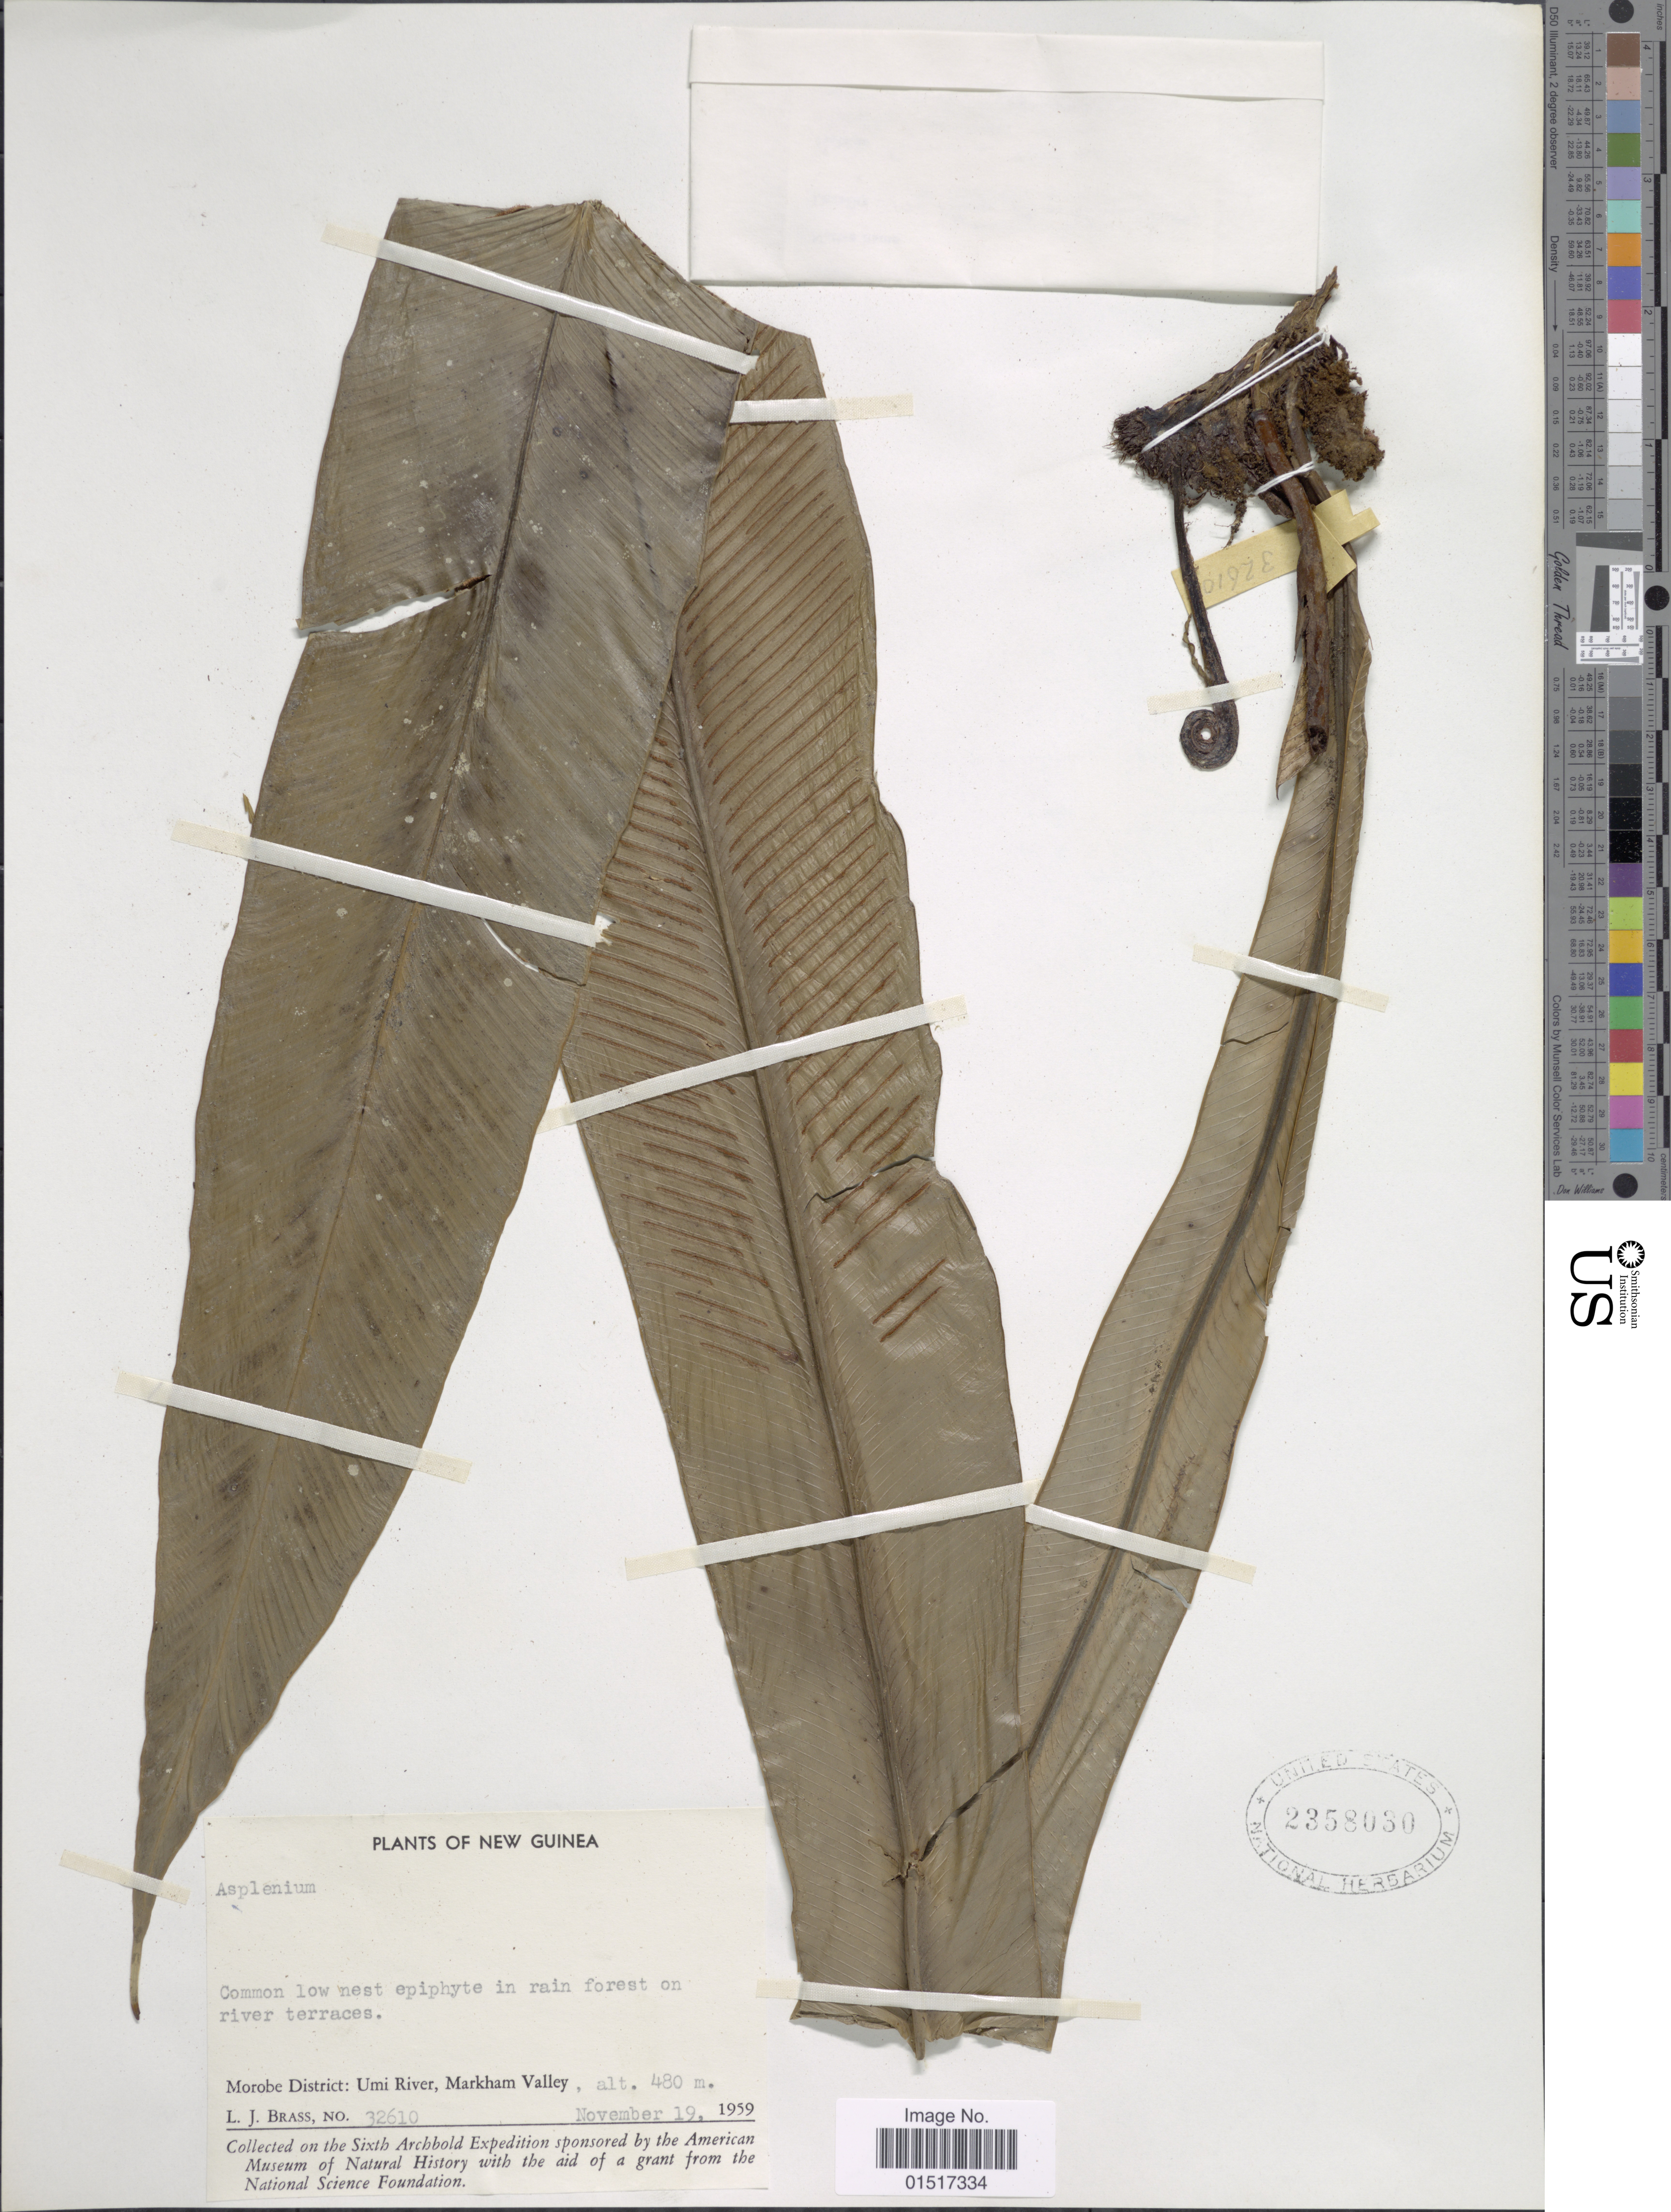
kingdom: Plantae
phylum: Tracheophyta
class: Polypodiopsida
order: Polypodiales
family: Aspleniaceae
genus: Asplenium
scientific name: Asplenium sp.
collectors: L. J. Brass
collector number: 36210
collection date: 1959-11-19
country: Papua New Guinea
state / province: Morobe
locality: Umi River, Markham Valley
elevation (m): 480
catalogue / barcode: US 2358030